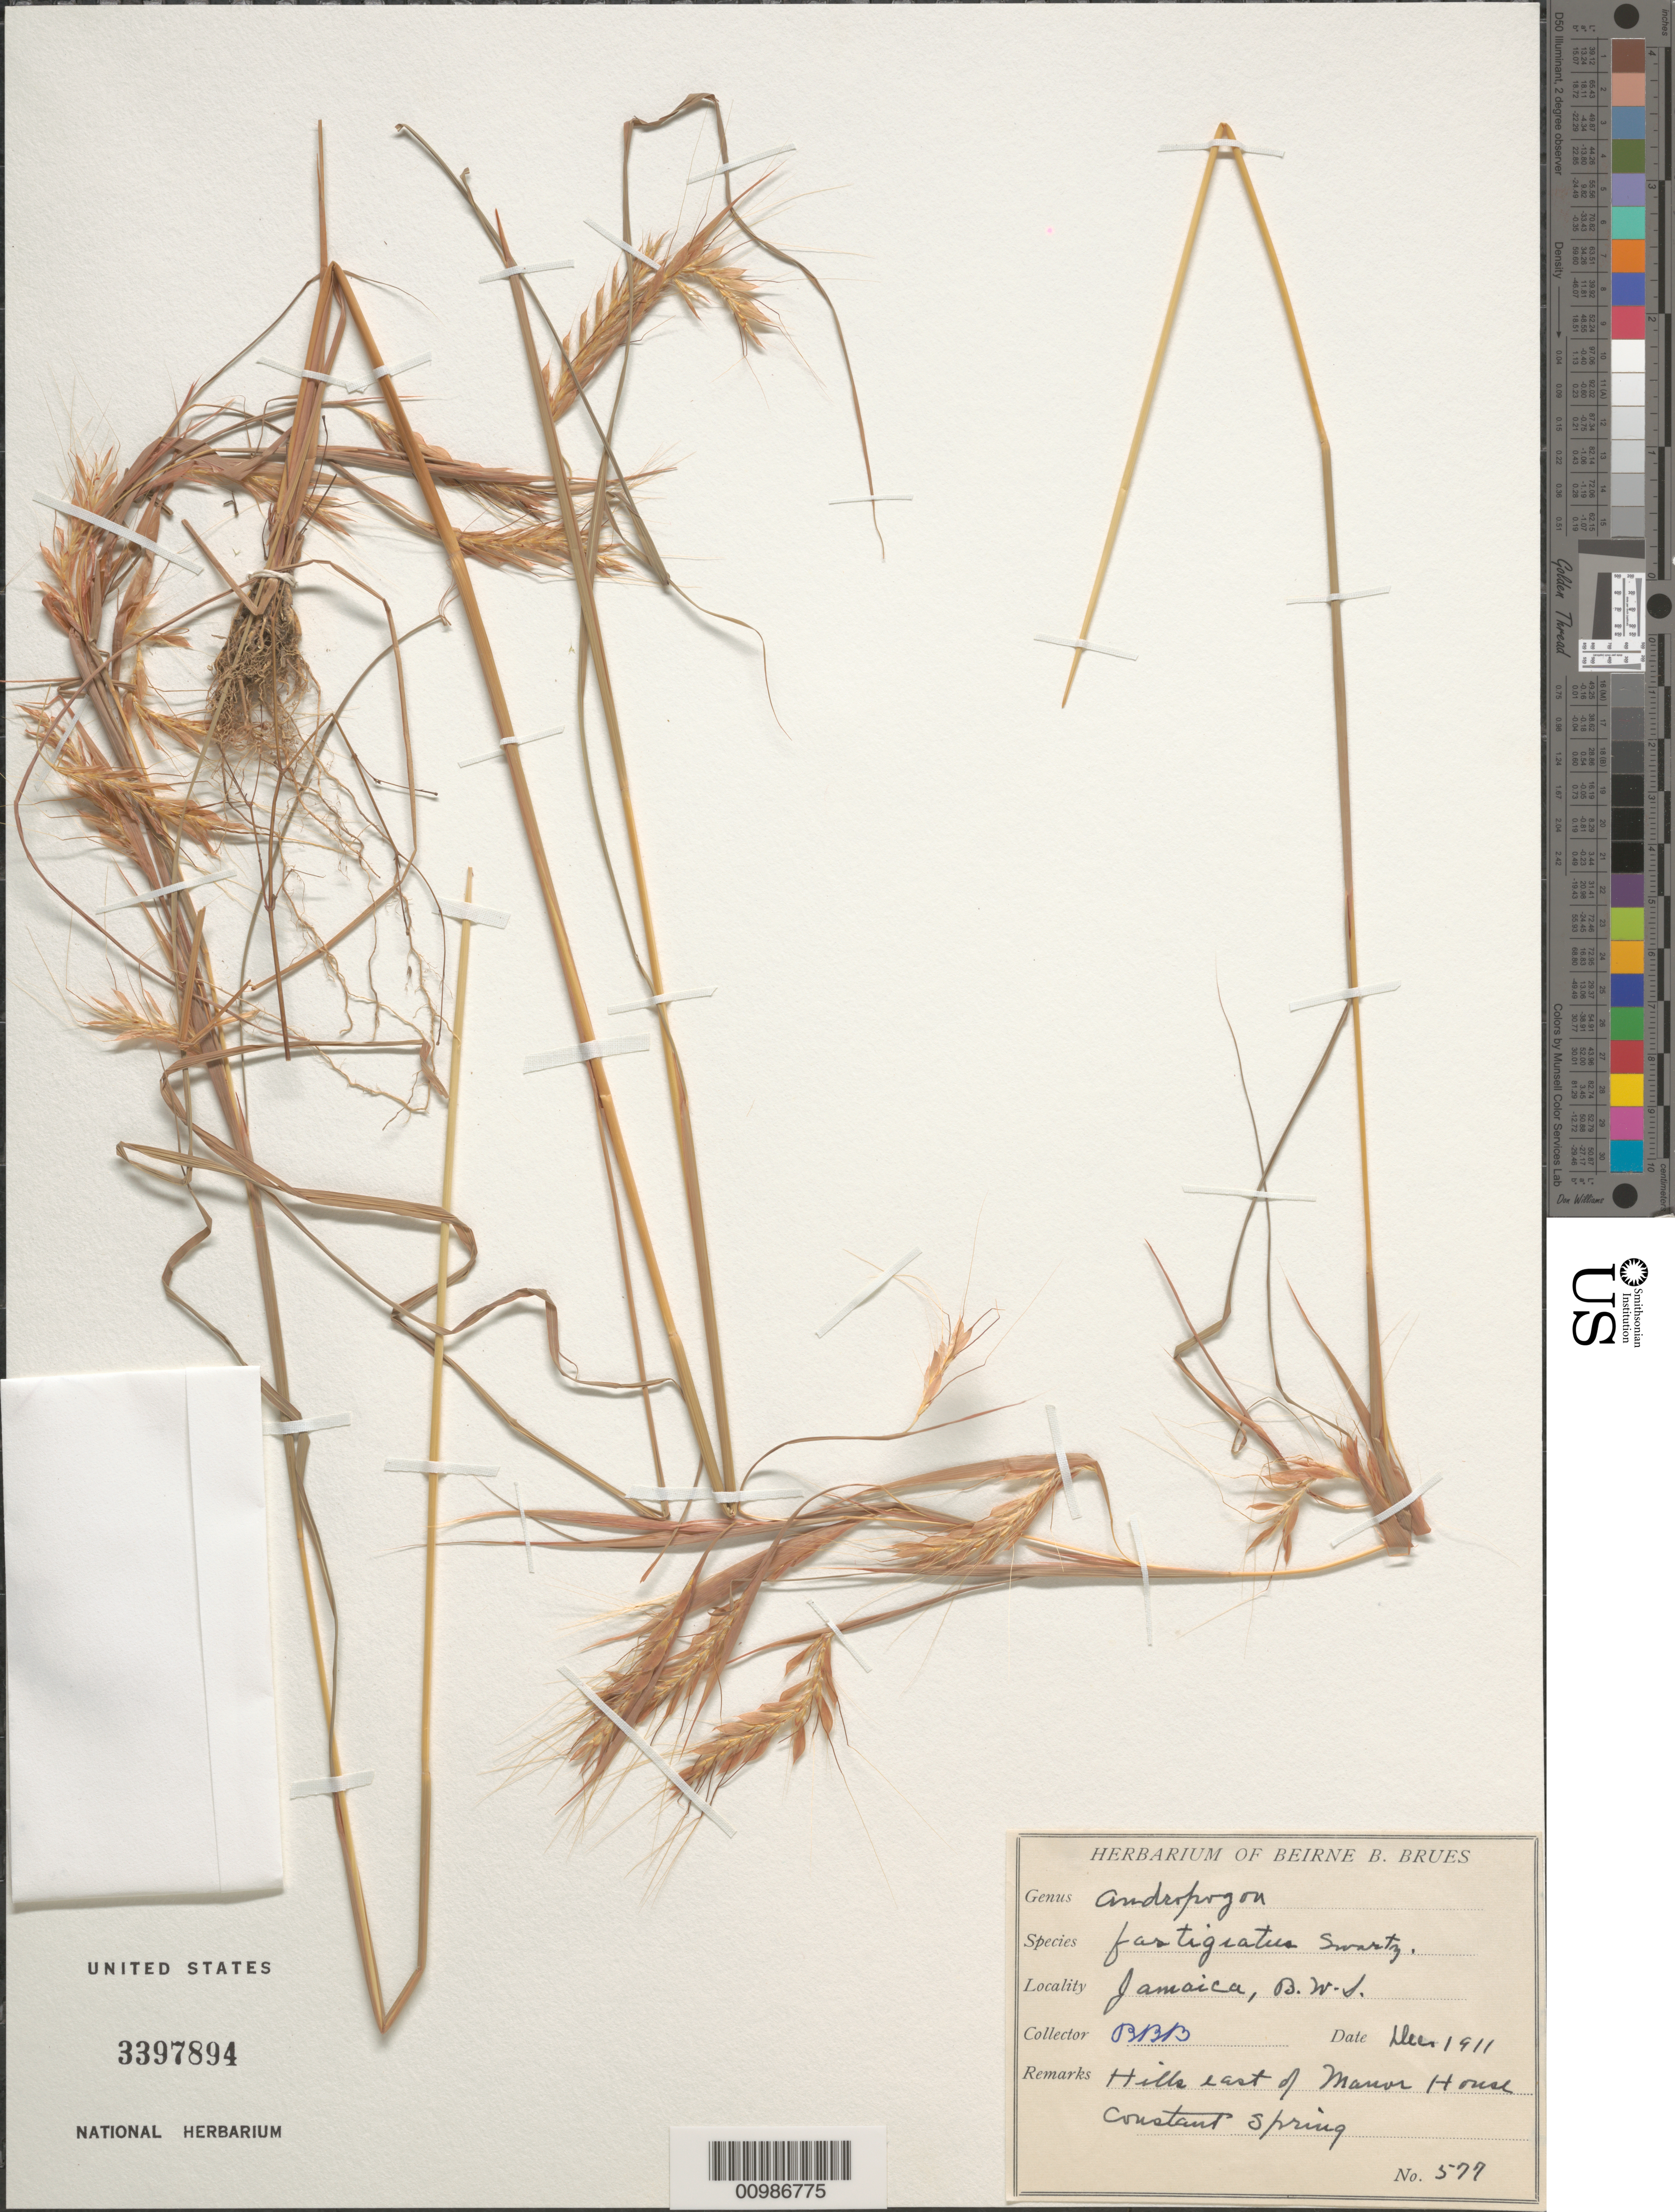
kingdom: Plantae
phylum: Tracheophyta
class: Liliopsida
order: Poales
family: Poaceae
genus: Andropogon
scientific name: Andropogon fastigiatus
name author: Sw.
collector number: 577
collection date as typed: Dec 1911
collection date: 1911-12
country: Jamaica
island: Jamaica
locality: East of Manor House Constant Spring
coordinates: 0 N, 0 E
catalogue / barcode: US 3397894